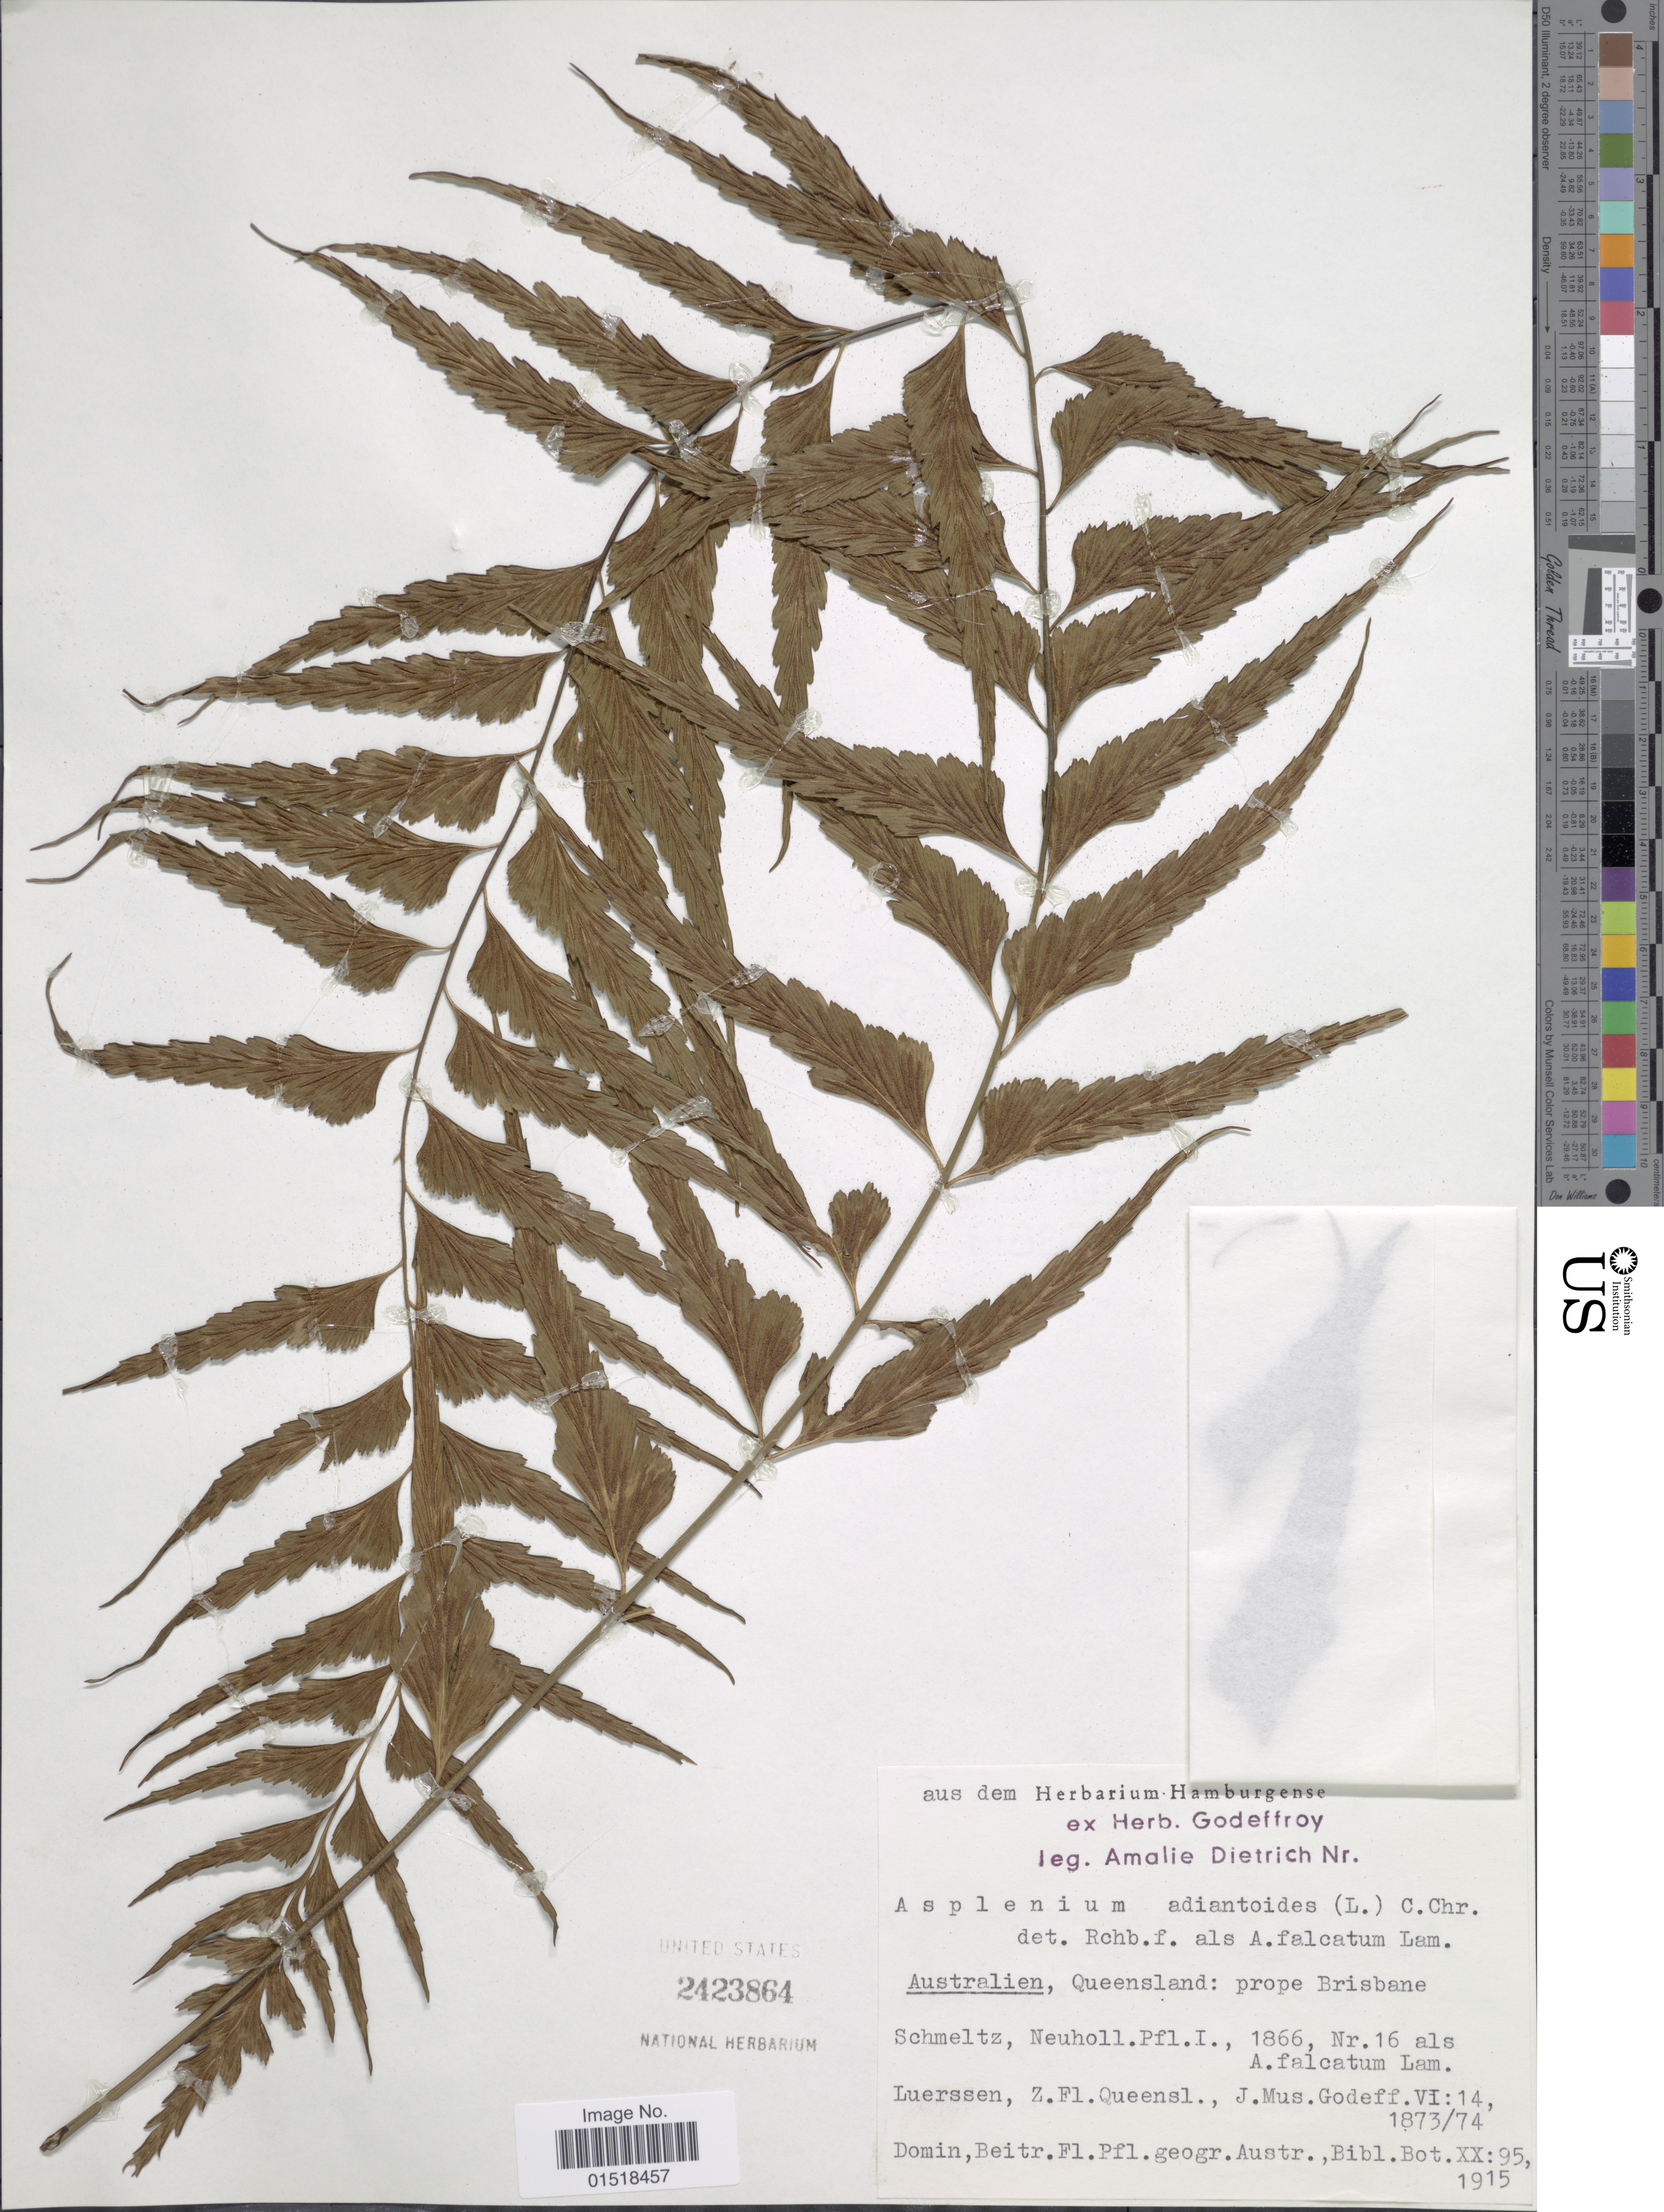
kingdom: Plantae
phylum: Tracheophyta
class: Polypodiopsida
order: Polypodiales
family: Aspleniaceae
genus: Asplenium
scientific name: Asplenium polyodon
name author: G. Forst.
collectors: A. Dietrich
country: Australia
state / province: Queensland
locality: Prope Brisbane.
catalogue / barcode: US 2423864